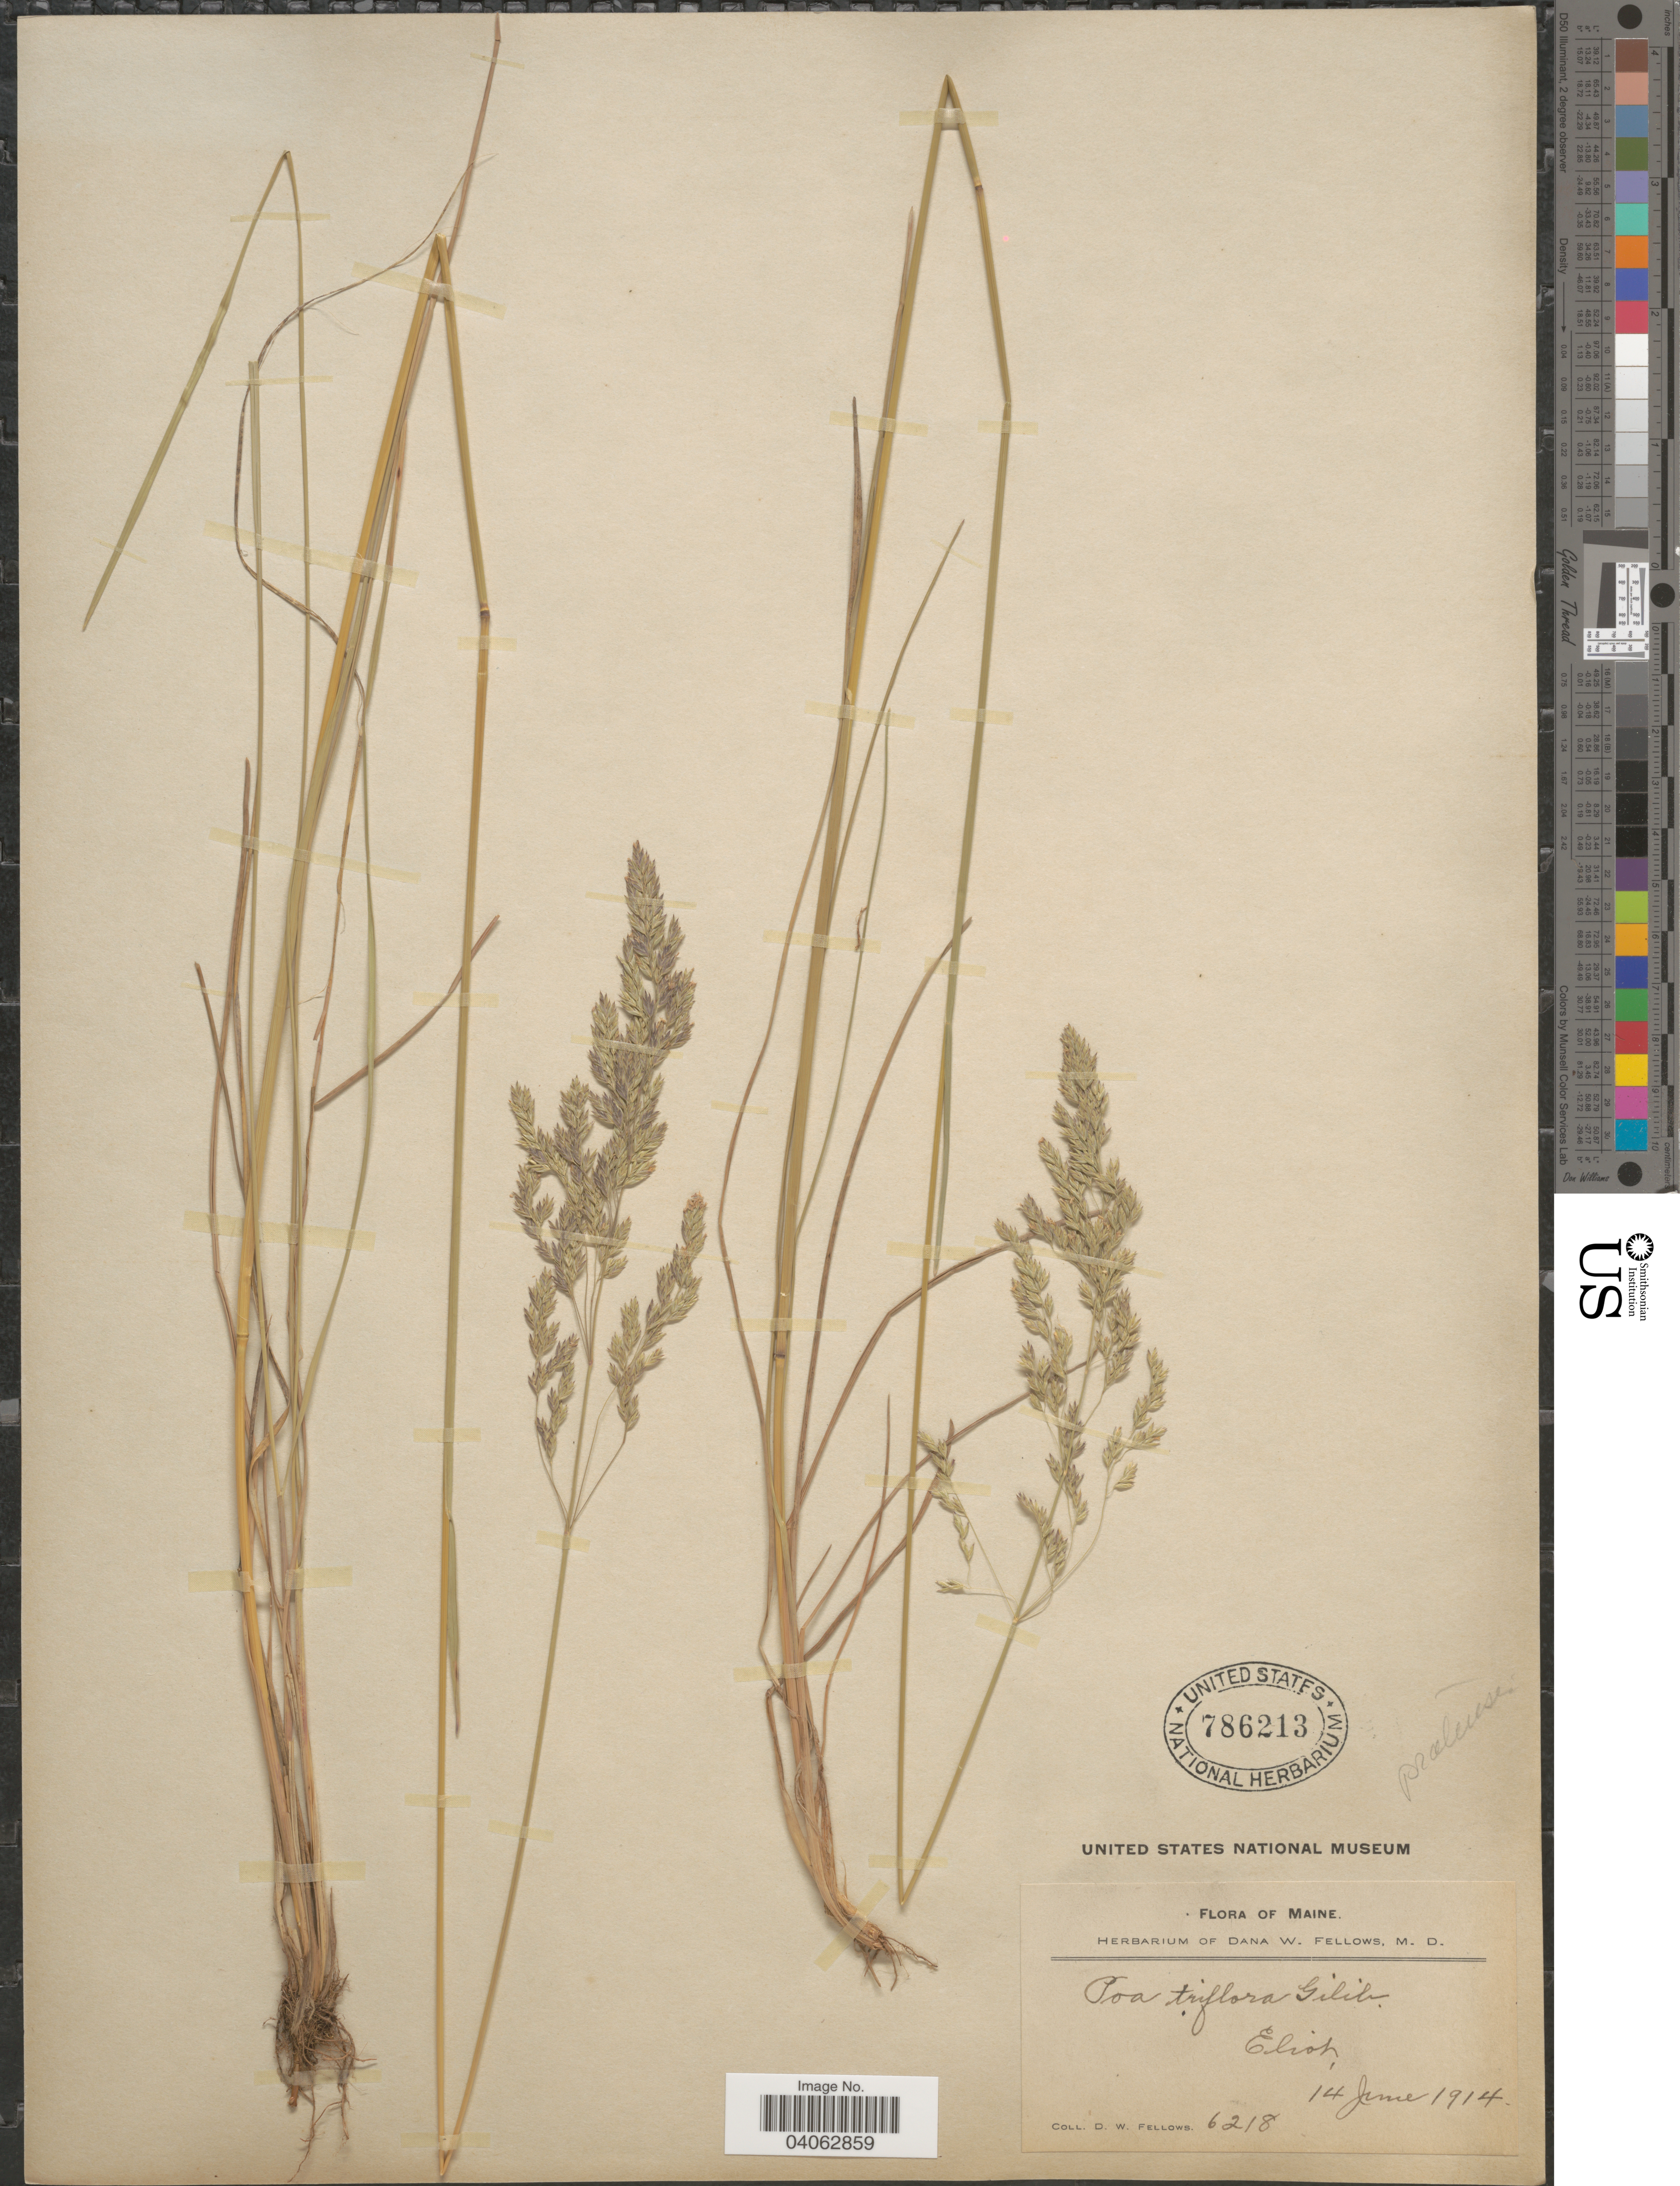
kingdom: Plantae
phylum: Tracheophyta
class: Liliopsida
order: Poales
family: Poaceae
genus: Poa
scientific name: Poa pratensis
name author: L.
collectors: D. W. Fellows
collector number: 6218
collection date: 1914-06-14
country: United States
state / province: Maine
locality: Eliot.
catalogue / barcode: US 786213